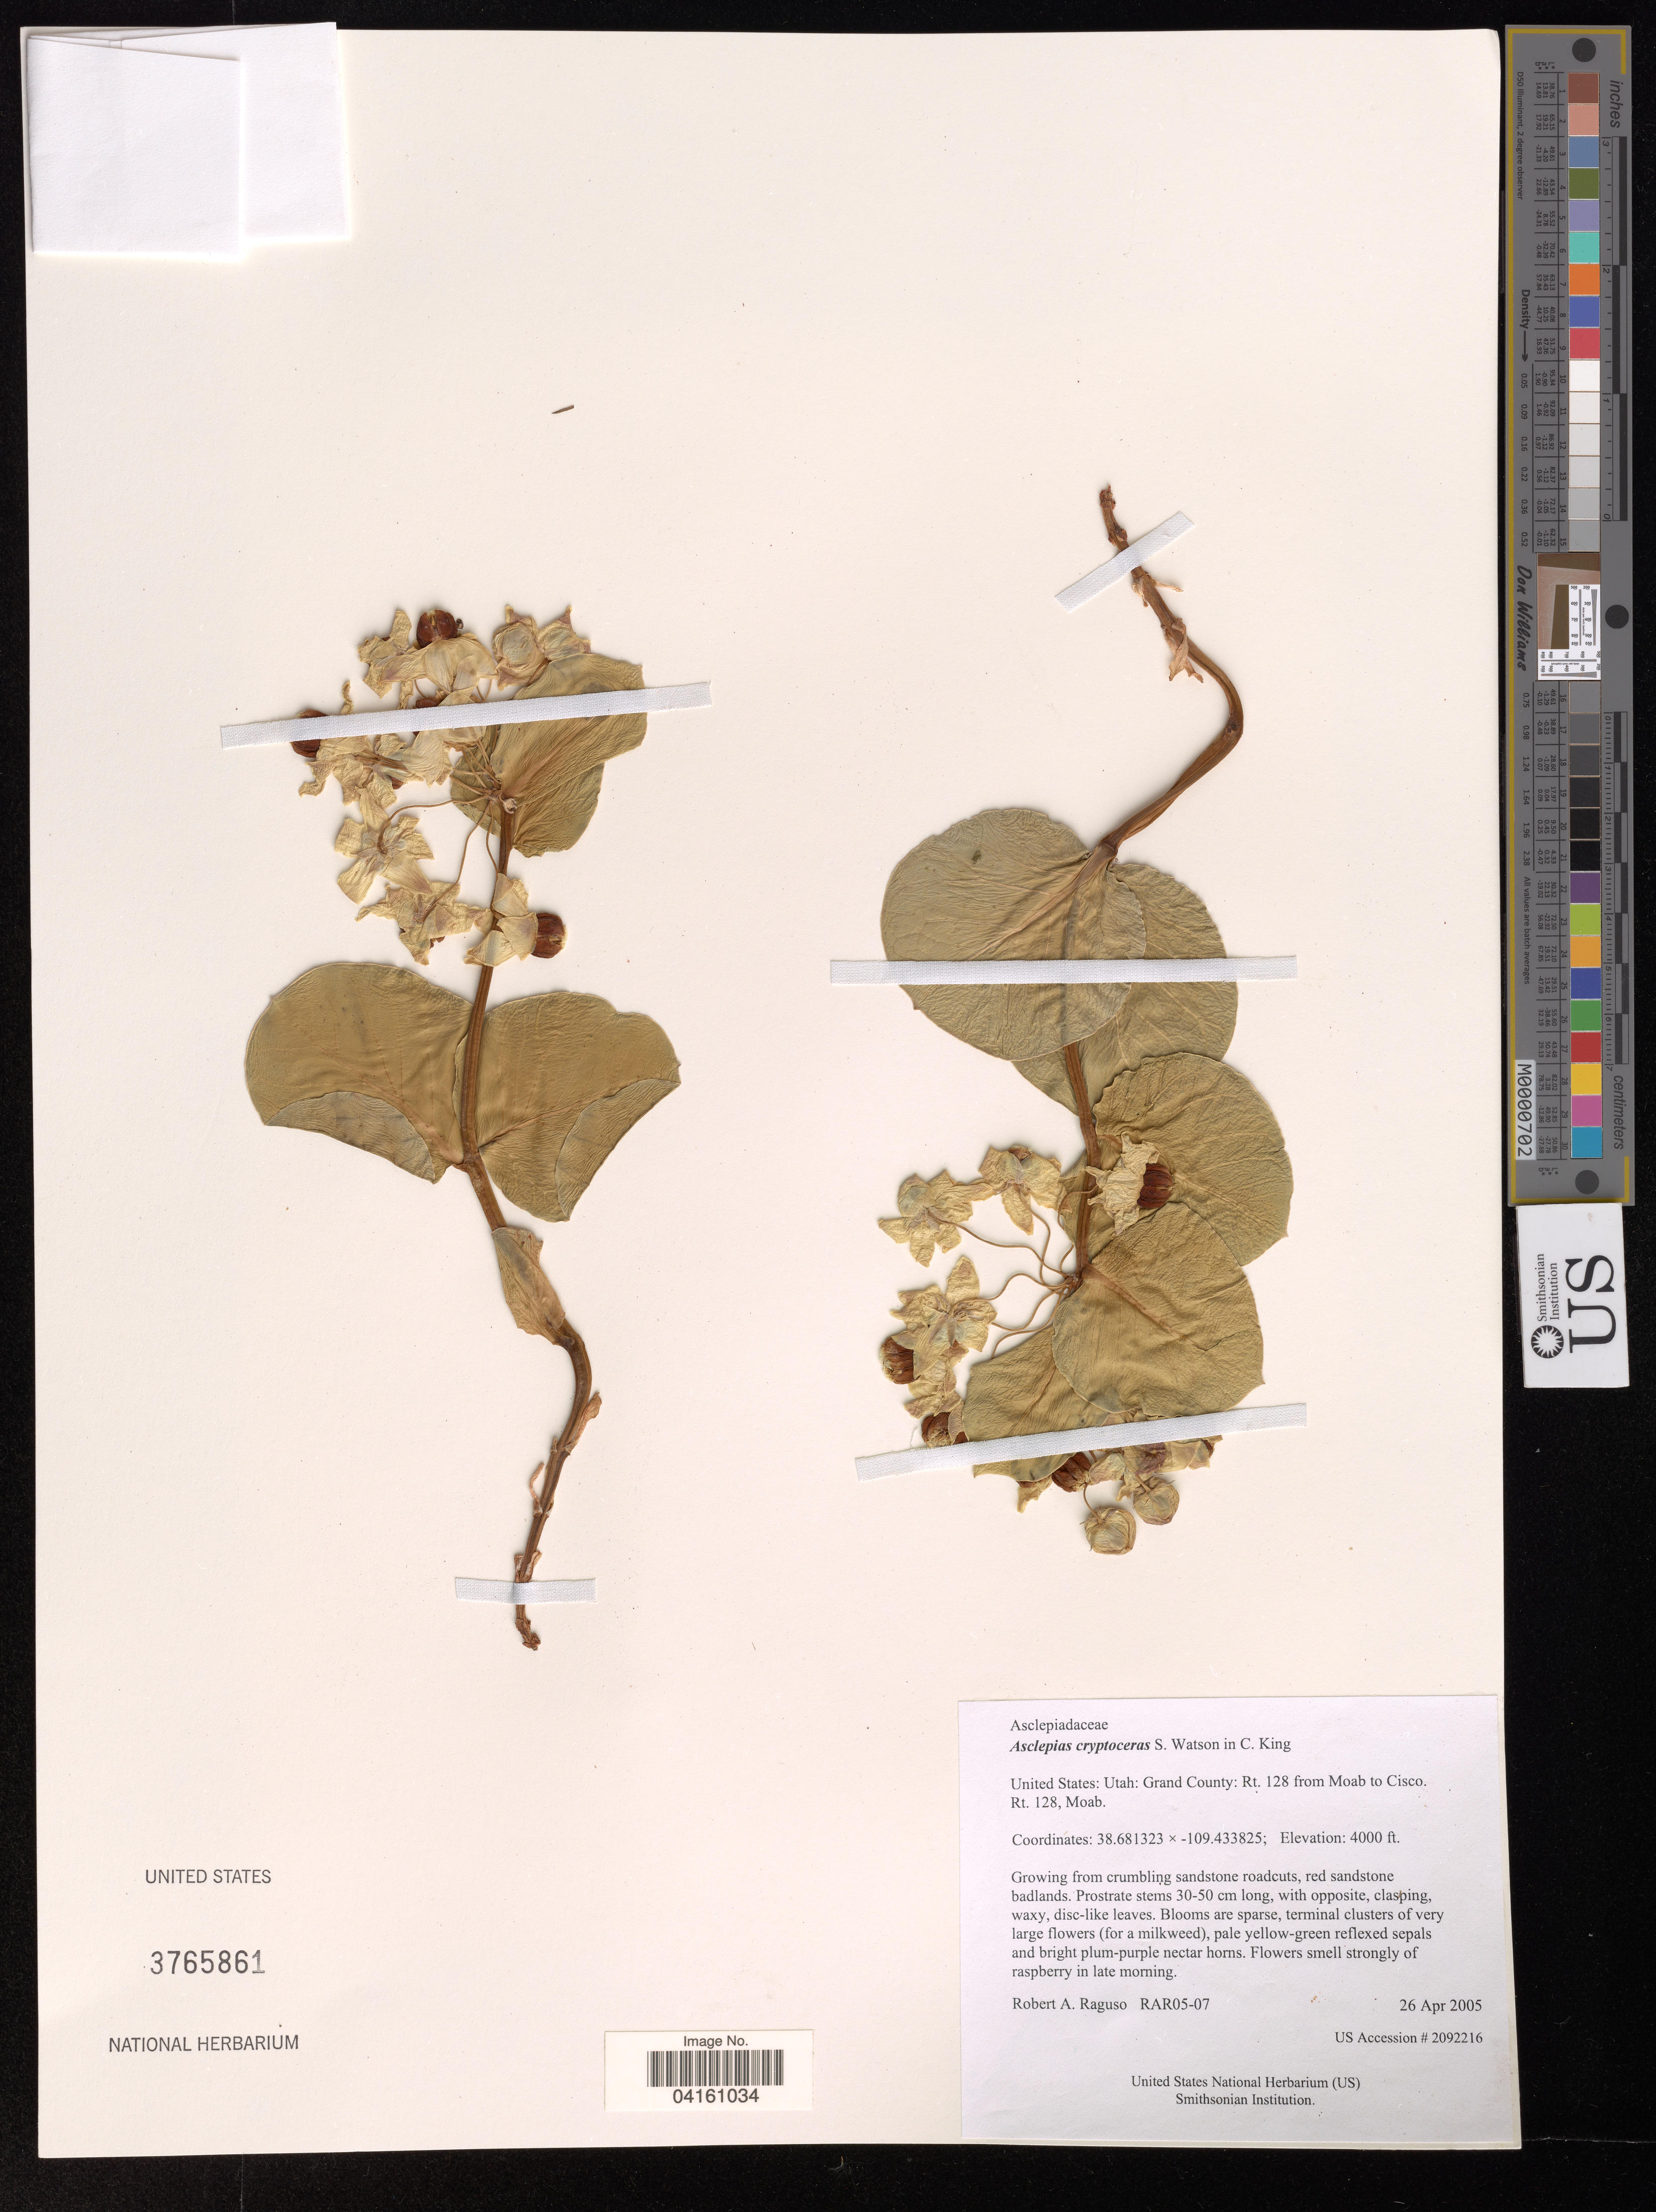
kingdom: Plantae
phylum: Tracheophyta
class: Magnoliopsida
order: Gentianales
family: Apocynaceae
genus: Asclepias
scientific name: Asclepias cryptoceras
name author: S. Watson in C. King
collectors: R. Raguso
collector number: RAR05-07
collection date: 2005-04-26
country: United States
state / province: Utah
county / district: Grand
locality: Rt. 128 from Moab to Cisco. Rt. 128, Moab.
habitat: Growing from crumbling sandstone roadcuts, red sandstone badlands.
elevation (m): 1219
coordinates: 38.681323, -109.433825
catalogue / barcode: US 3765861